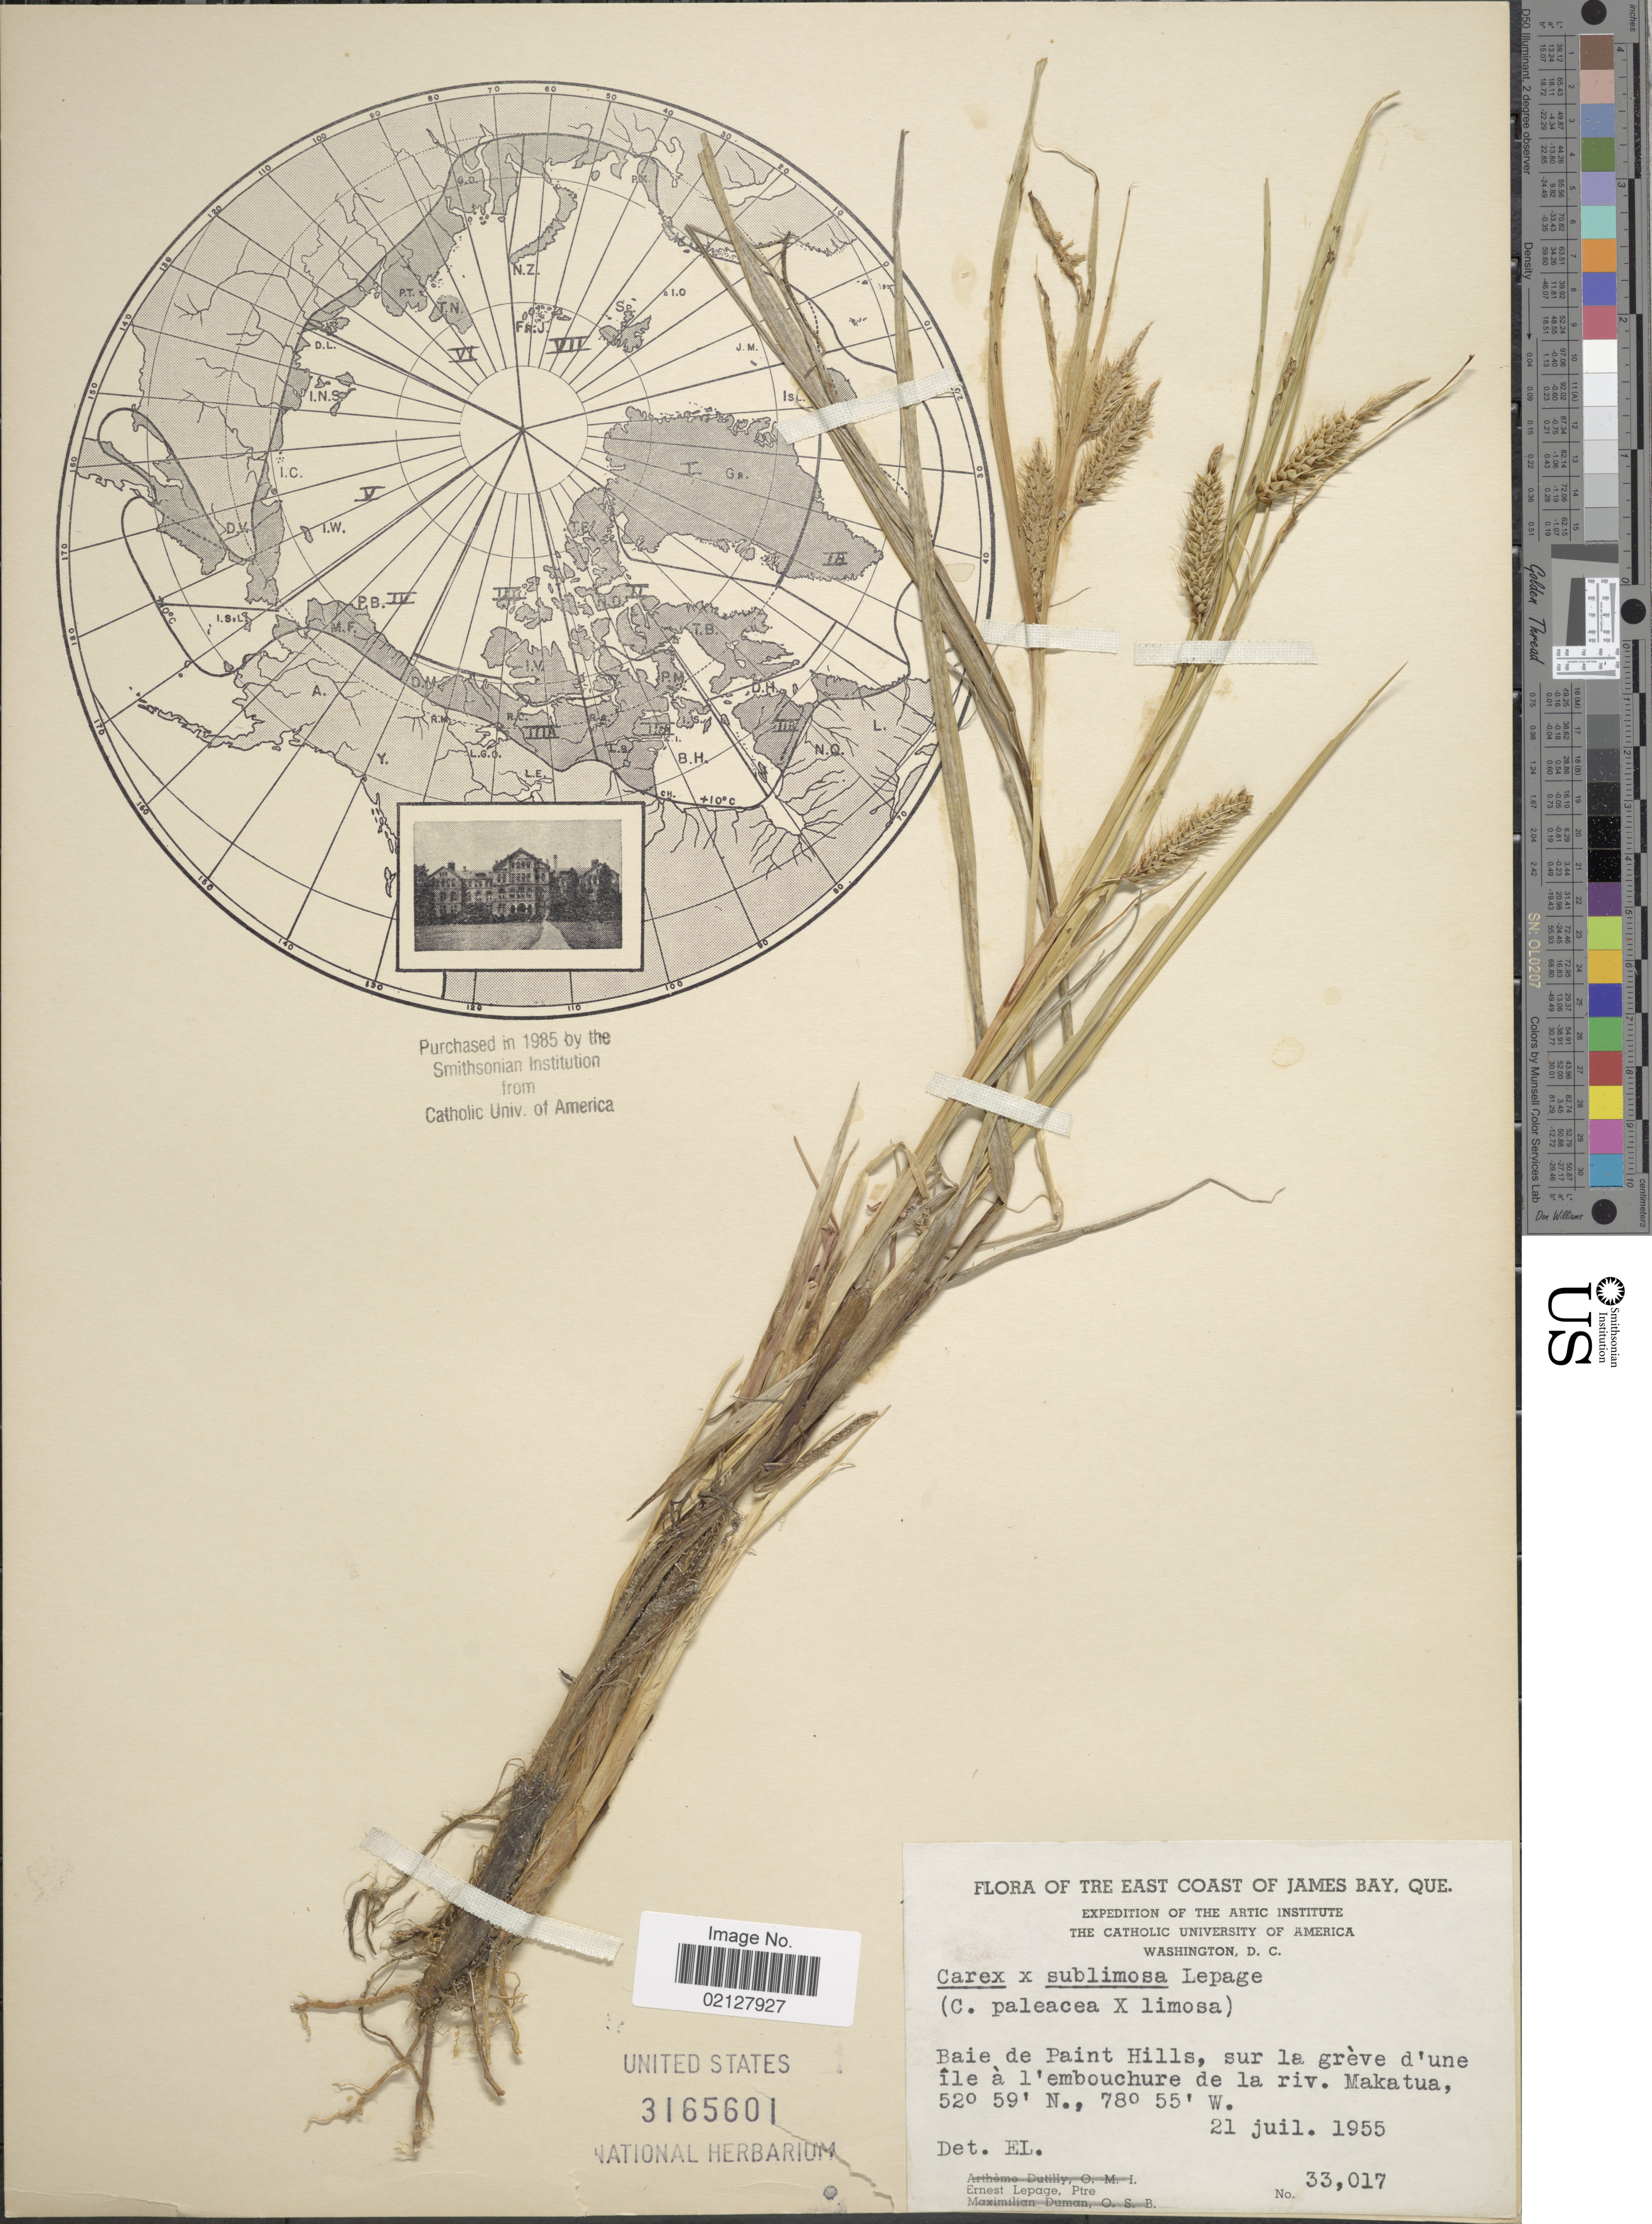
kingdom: Plantae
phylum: Tracheophyta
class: Liliopsida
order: Poales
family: Cyperaceae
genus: Carex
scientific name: Carex paleacea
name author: Schreb. ex Wahlenb.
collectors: E. Lepage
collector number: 33017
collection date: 1955-07-21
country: Canada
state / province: Quebec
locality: Tre East Coast of James Bay. Baie de Paint Hills, sur la greve d'une ile a l'embouchure de la riv. Makatua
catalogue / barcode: US 3165601